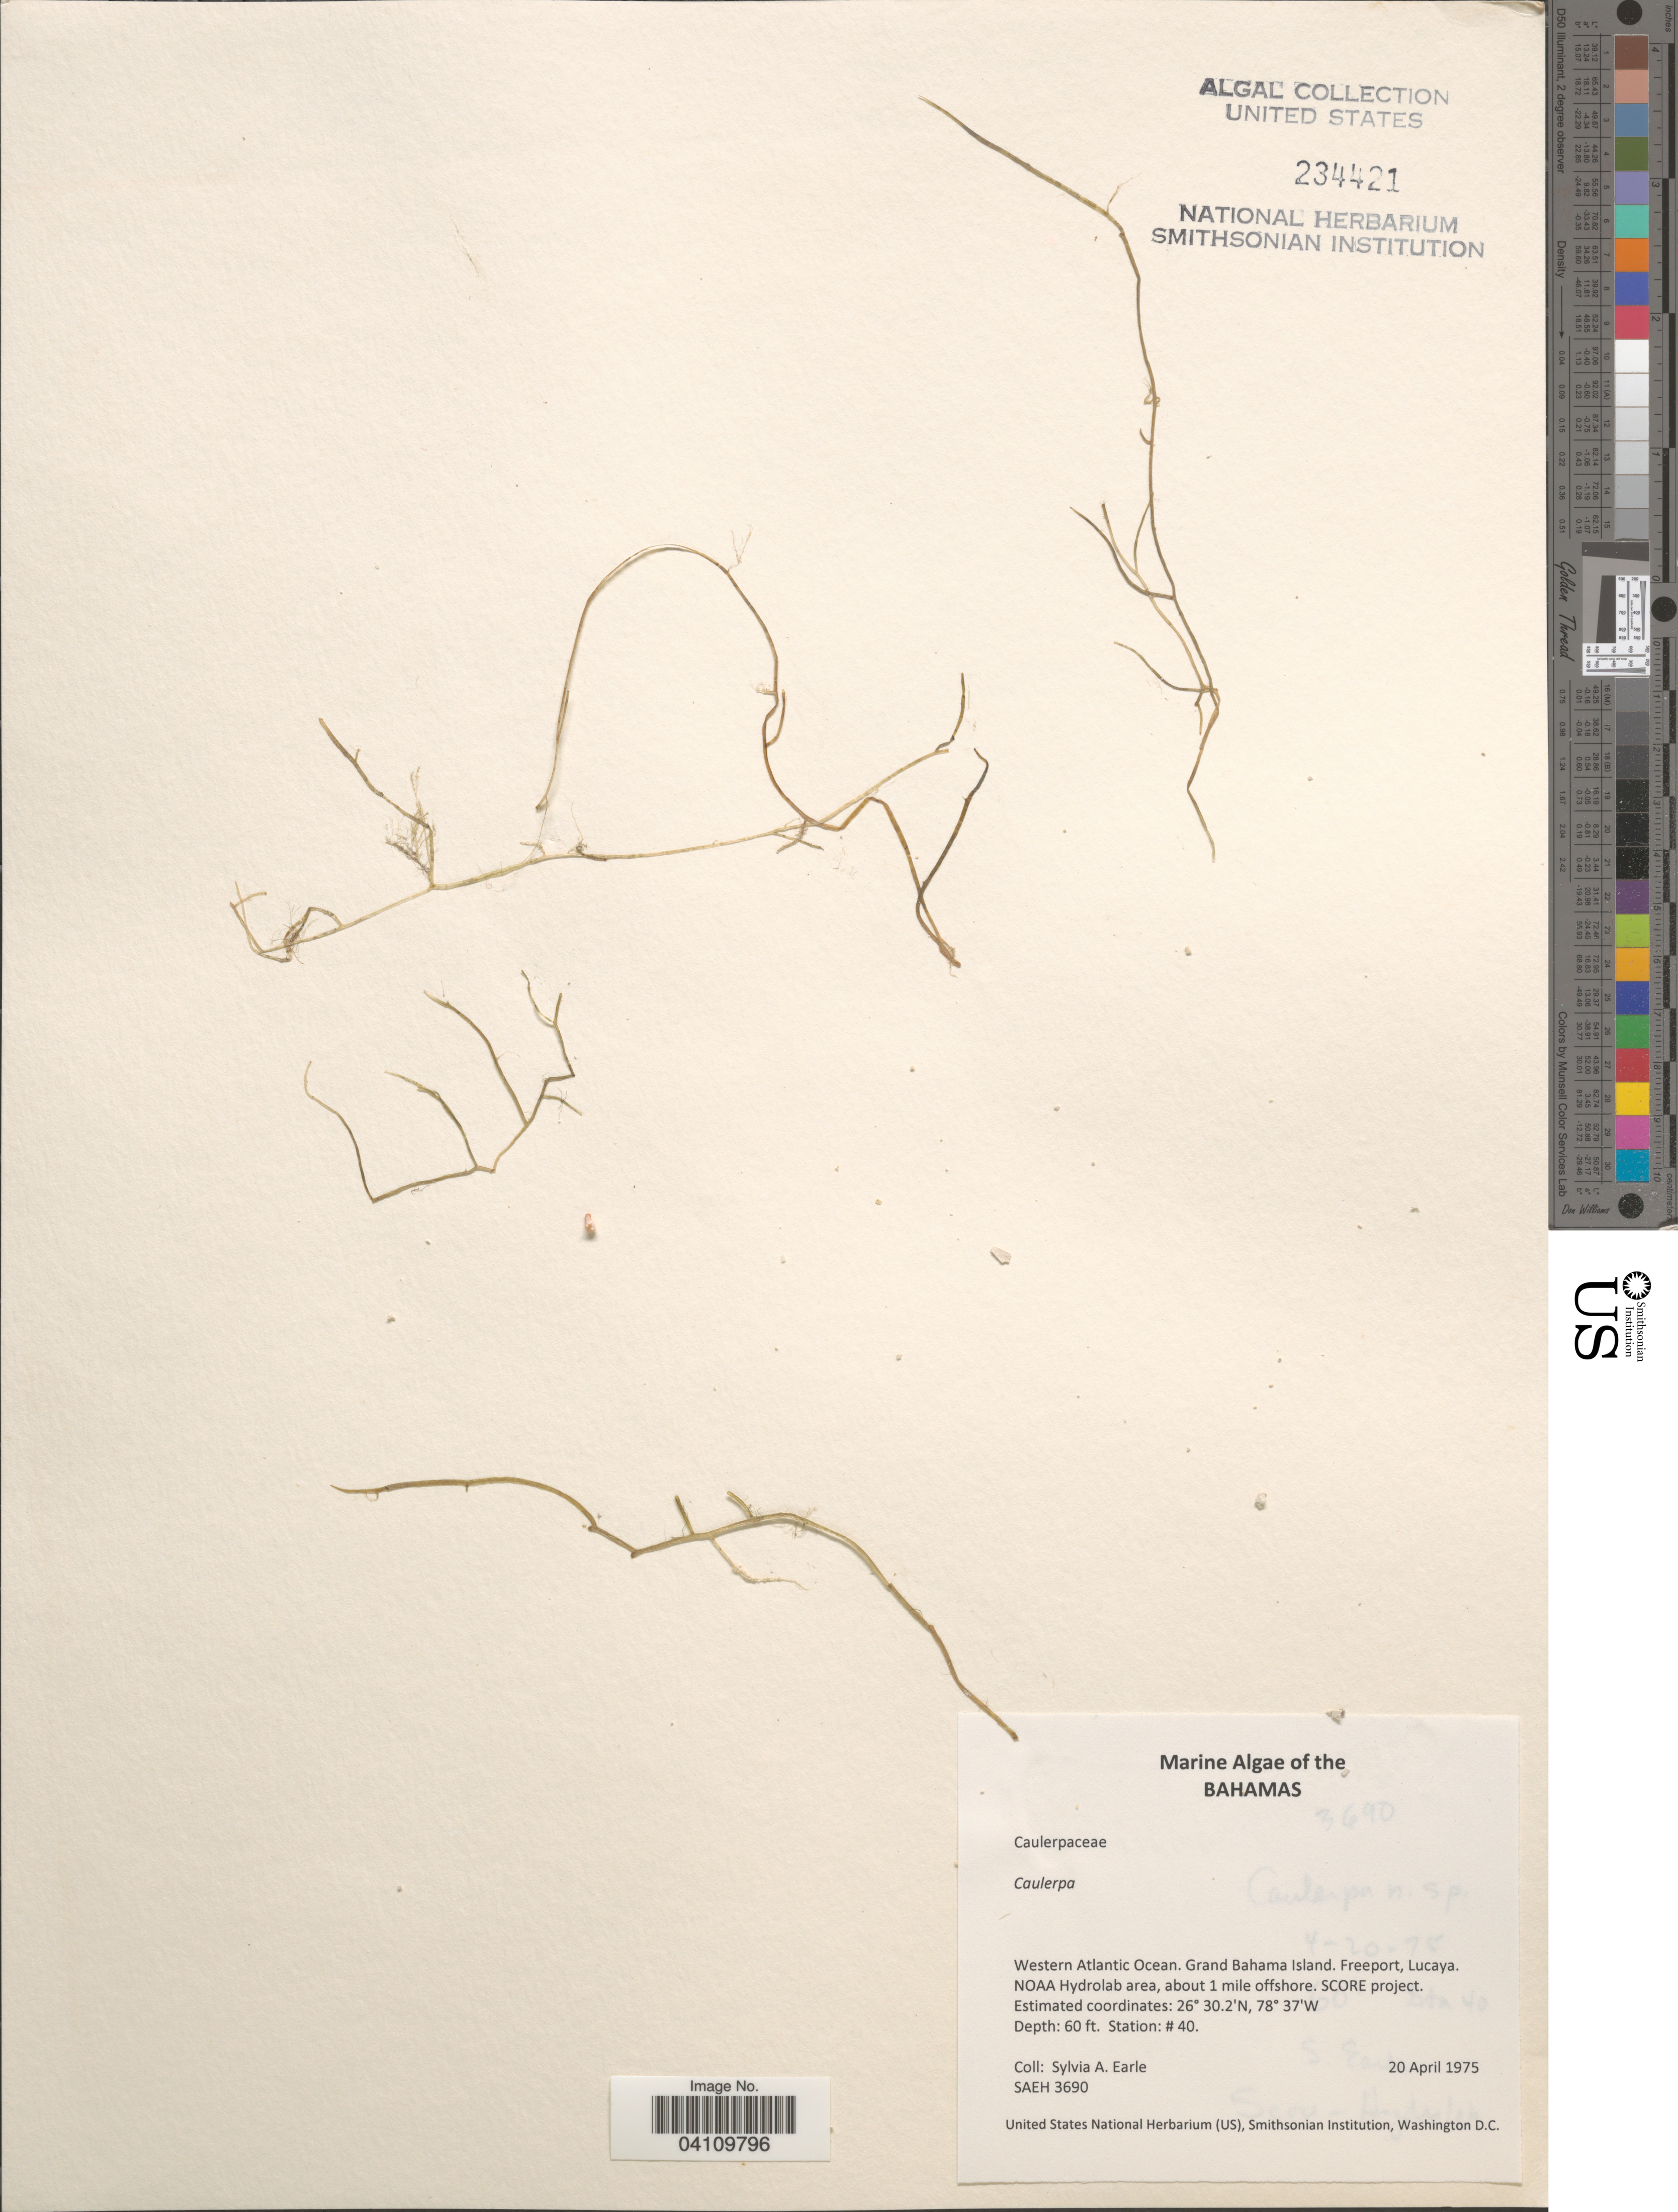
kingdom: Plantae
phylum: Chlorophyta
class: Ulvophyceae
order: Bryopsidales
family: Caulerpaceae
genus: Caulerpa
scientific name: Caulerpa sp.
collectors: S. A. Earle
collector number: SAEH 3690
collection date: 1975-04-20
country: Bahamas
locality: Western Atlantic Ocean. Grand Bahama Island. Freeport, Lucaya. NOAA Hydrolab area, about 1 mile offshore. SCORE project. Station: # 40.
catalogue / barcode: US 234421